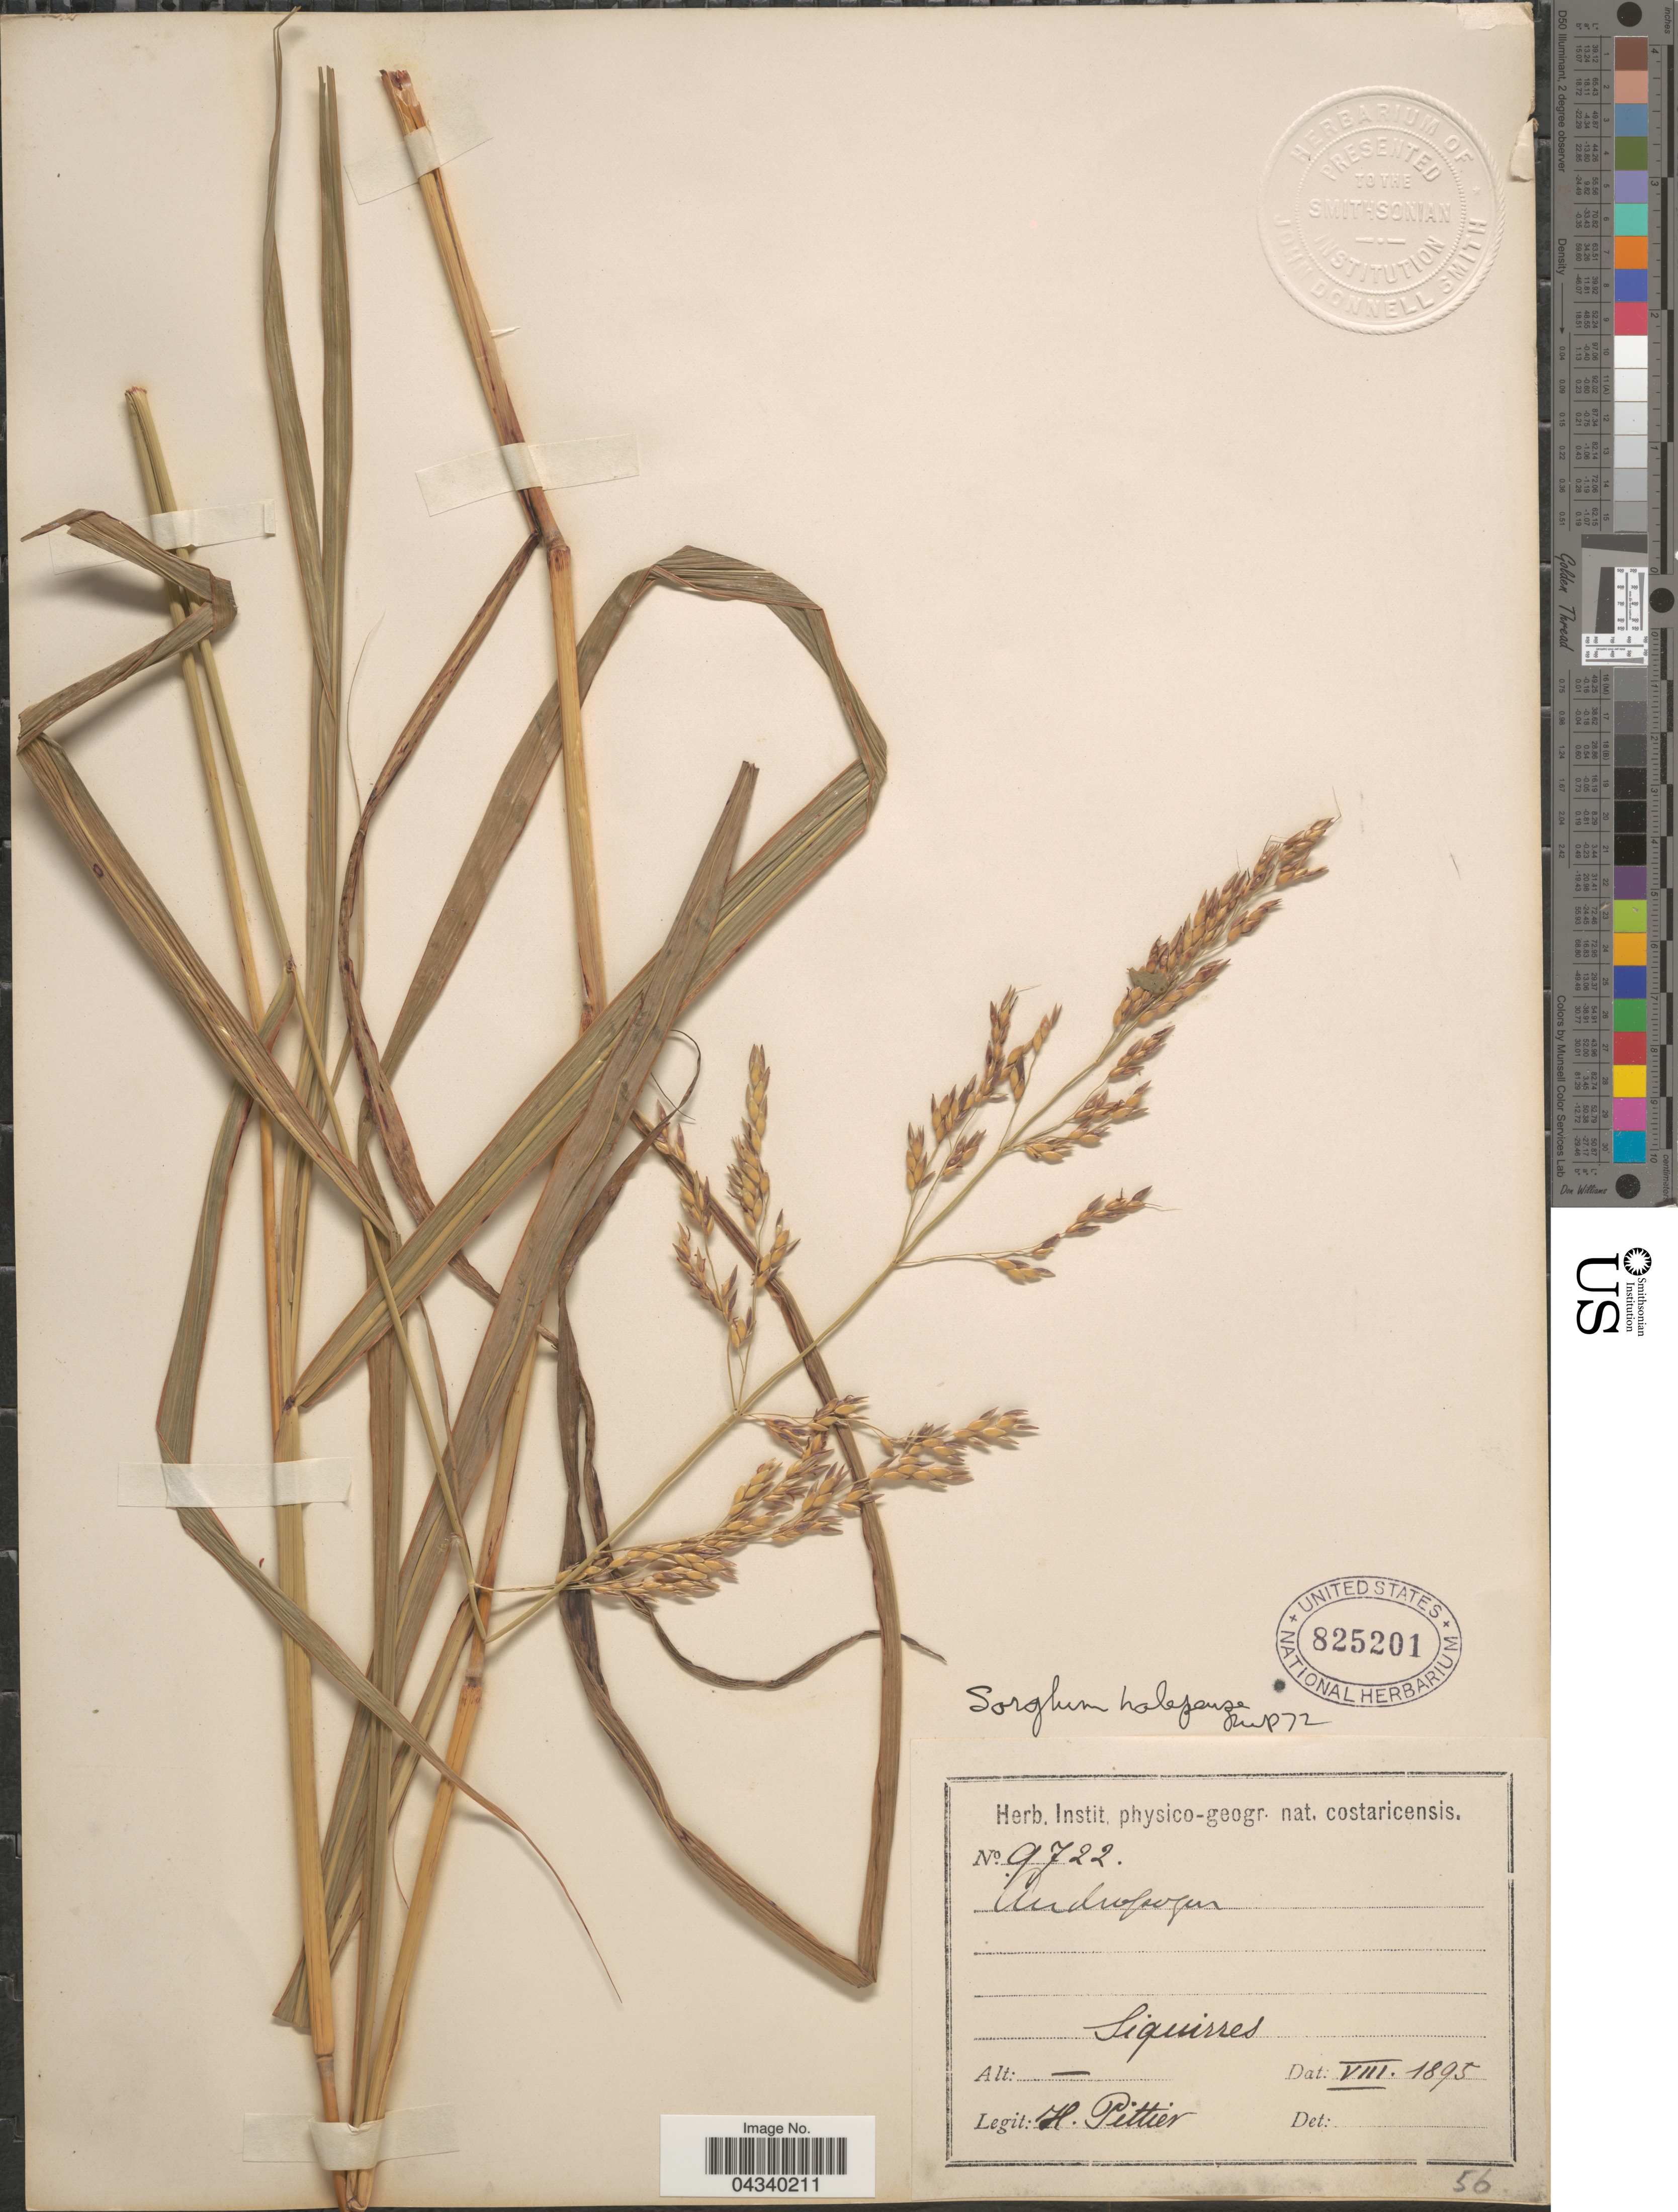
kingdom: Plantae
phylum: Tracheophyta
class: Liliopsida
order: Poales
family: Poaceae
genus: Sorghum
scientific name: Sorghum halepense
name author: (L.) Pers.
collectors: H. F. Pittier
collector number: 9722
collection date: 1895-08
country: Costa Rica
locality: Siquirres.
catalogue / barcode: US 825201